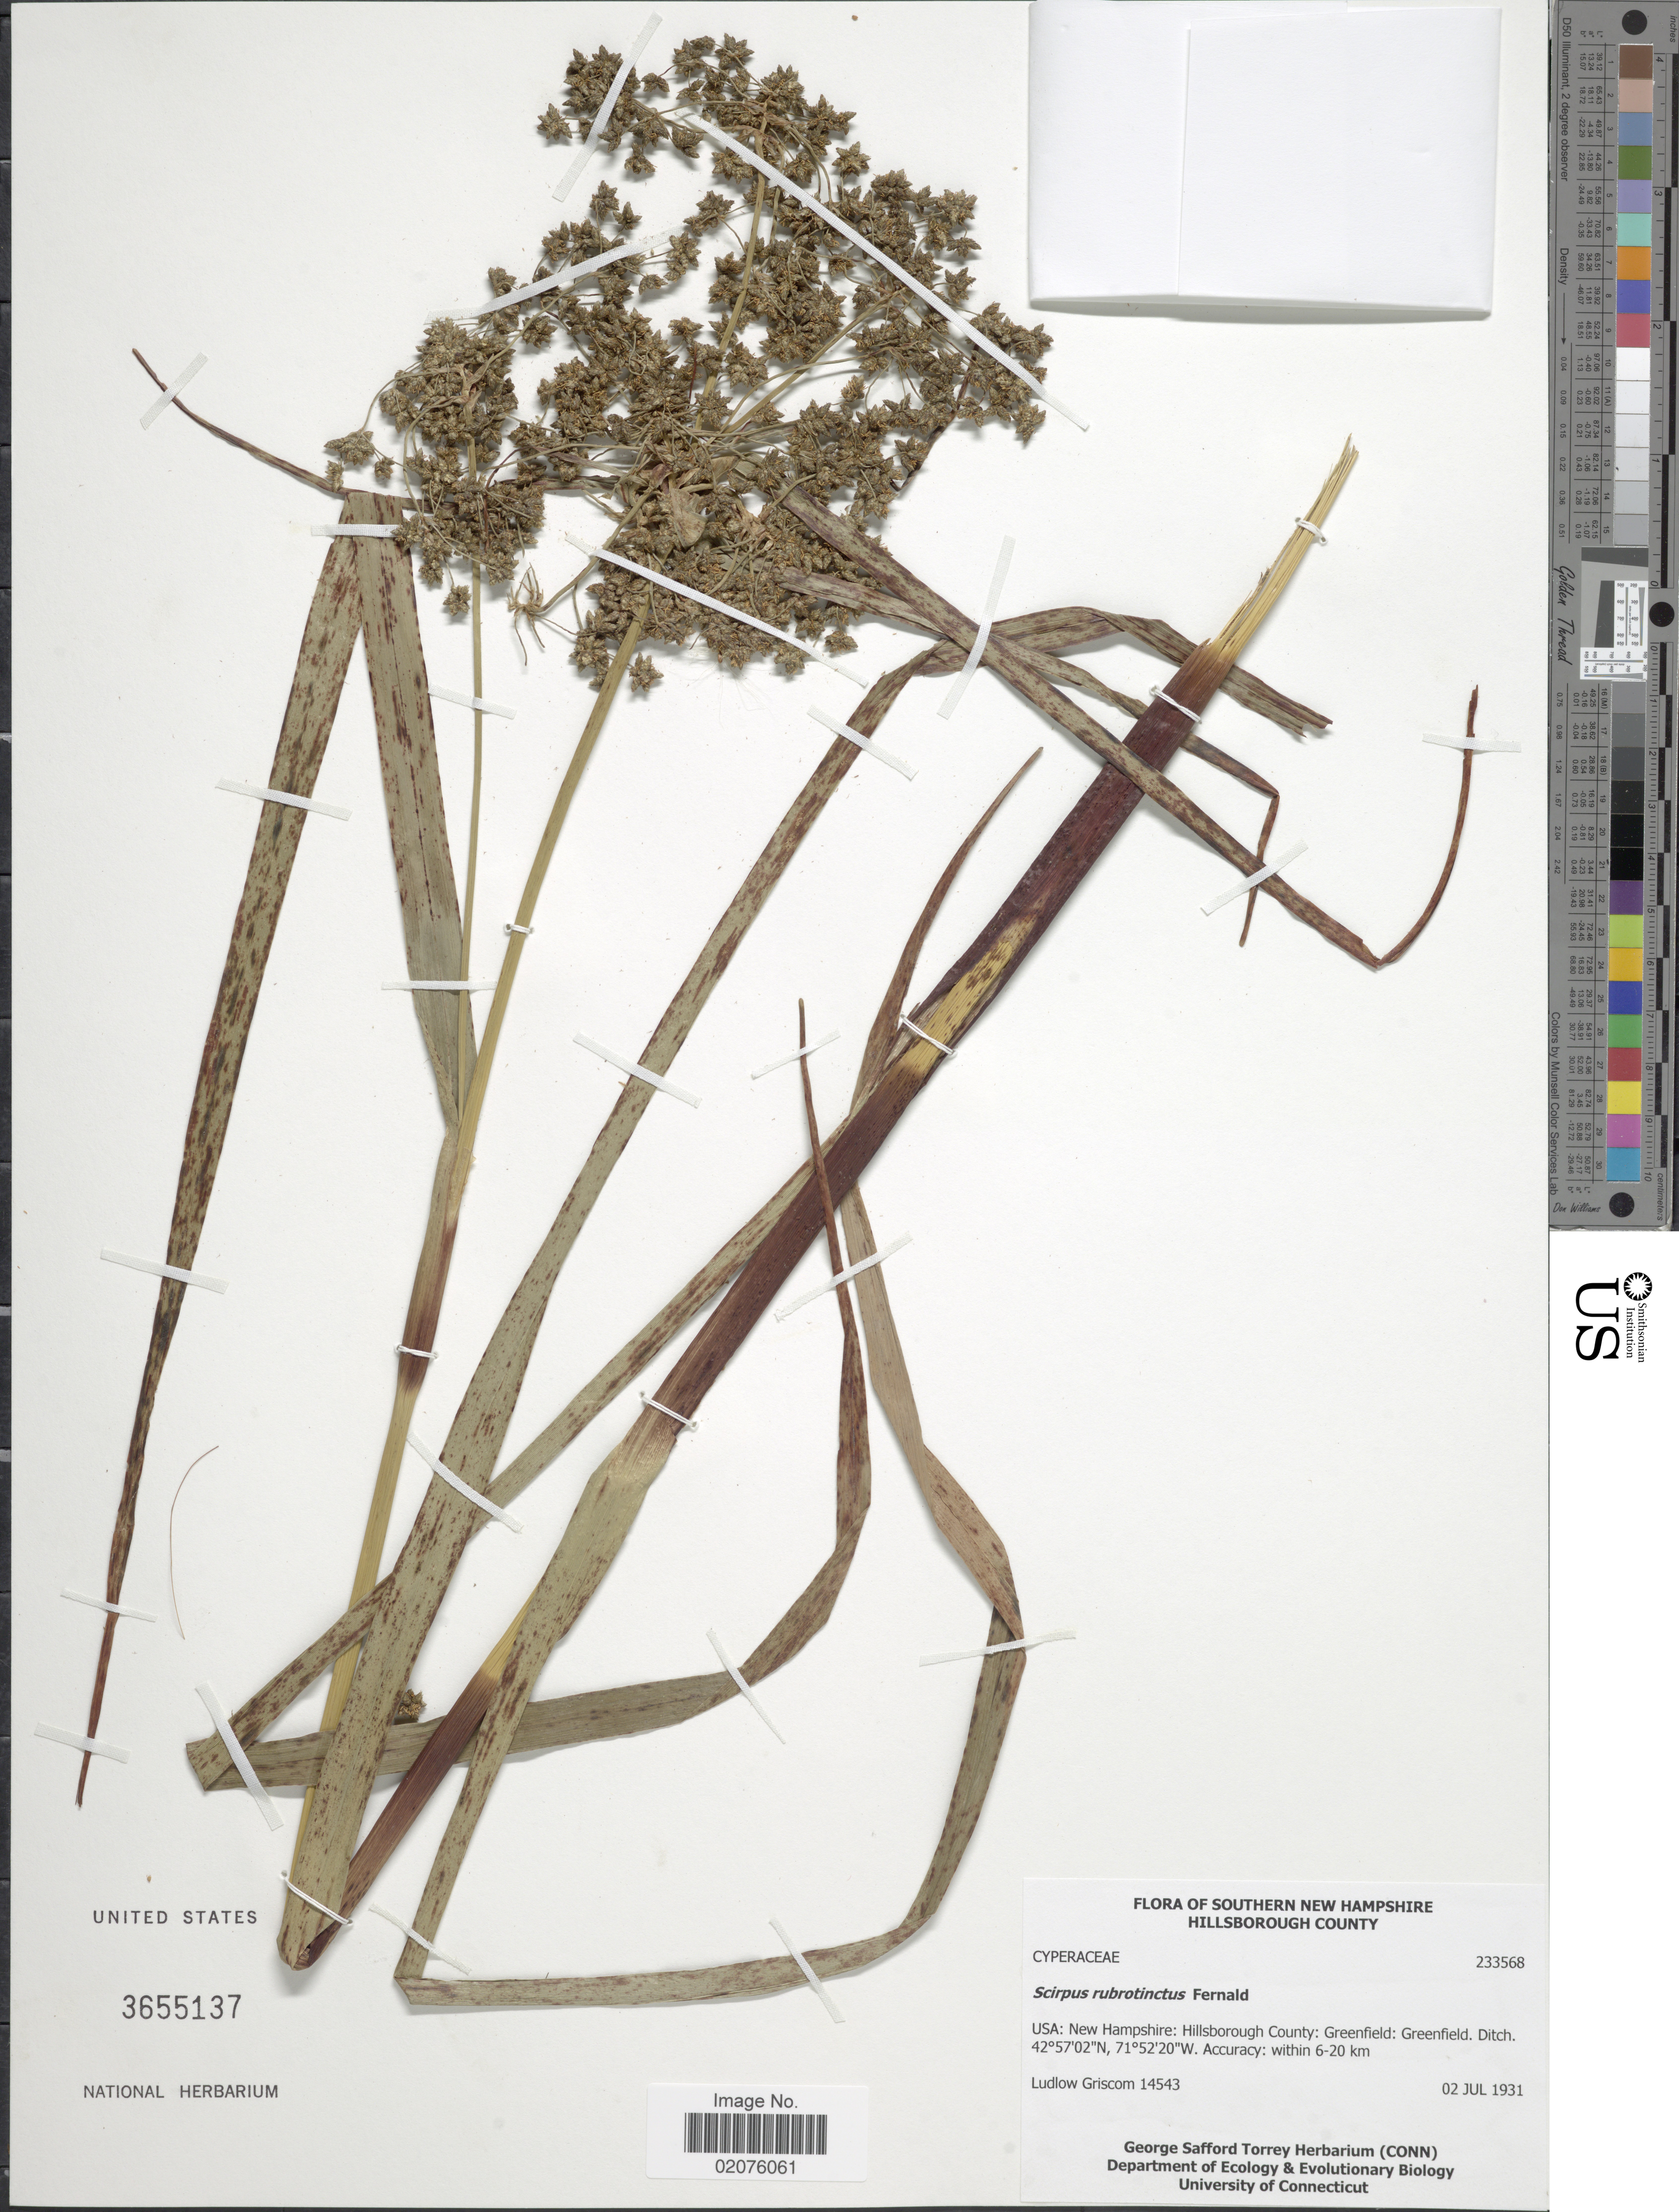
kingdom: Plantae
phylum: Tracheophyta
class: Liliopsida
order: Poales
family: Cyperaceae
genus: Scirpus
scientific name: Scirpus microcarpus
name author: J. Presl & C. Presl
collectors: L. Griscom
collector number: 14543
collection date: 1931-07-02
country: United States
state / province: New Hampshire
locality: Ssouthern New Hampshire, Hillsborough County, Greenfield: Greenfield. Within 6-20 km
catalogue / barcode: US 3655137